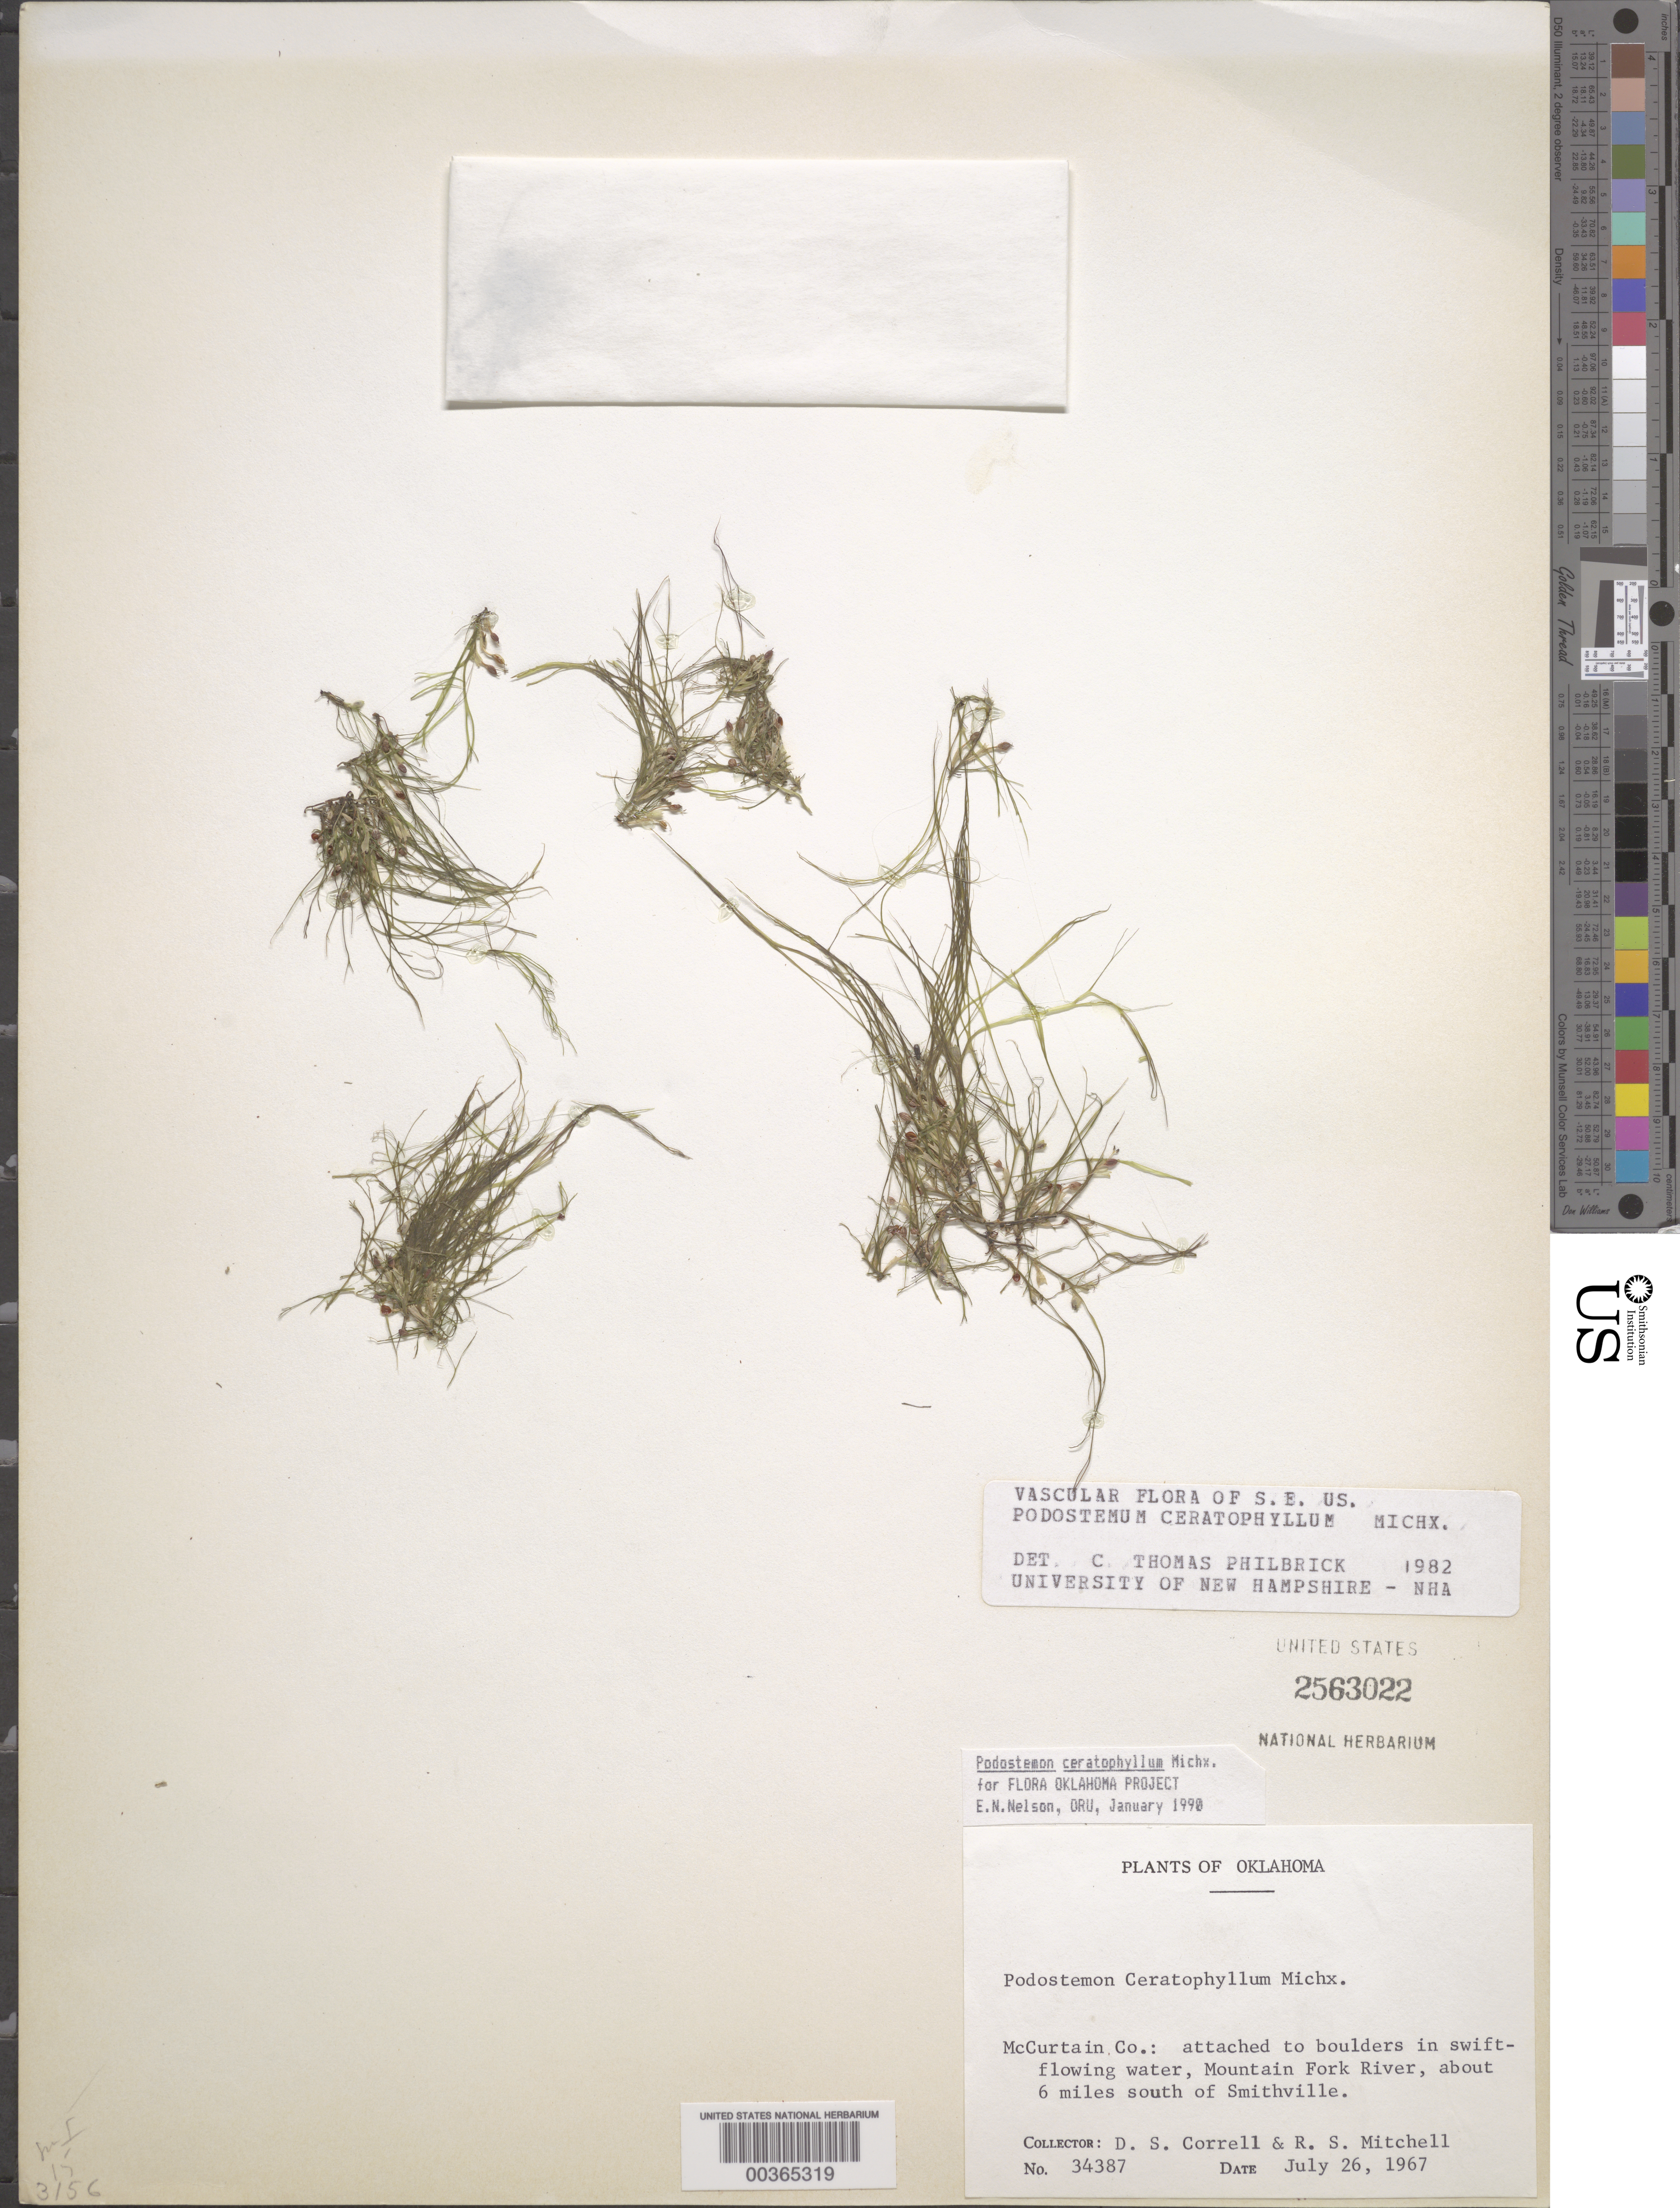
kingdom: Plantae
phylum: Tracheophyta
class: Magnoliopsida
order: Malpighiales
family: Podostemaceae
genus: Podostemum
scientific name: Podostemum ceratophylllum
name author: Michx.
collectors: D. S. Correll & R. S. Mitchell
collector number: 34387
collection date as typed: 26 Jul 1967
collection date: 1967-07-26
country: United States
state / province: Oklahoma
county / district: Mccurtain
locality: Mountain fork river, s of smithville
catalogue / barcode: US 2563022